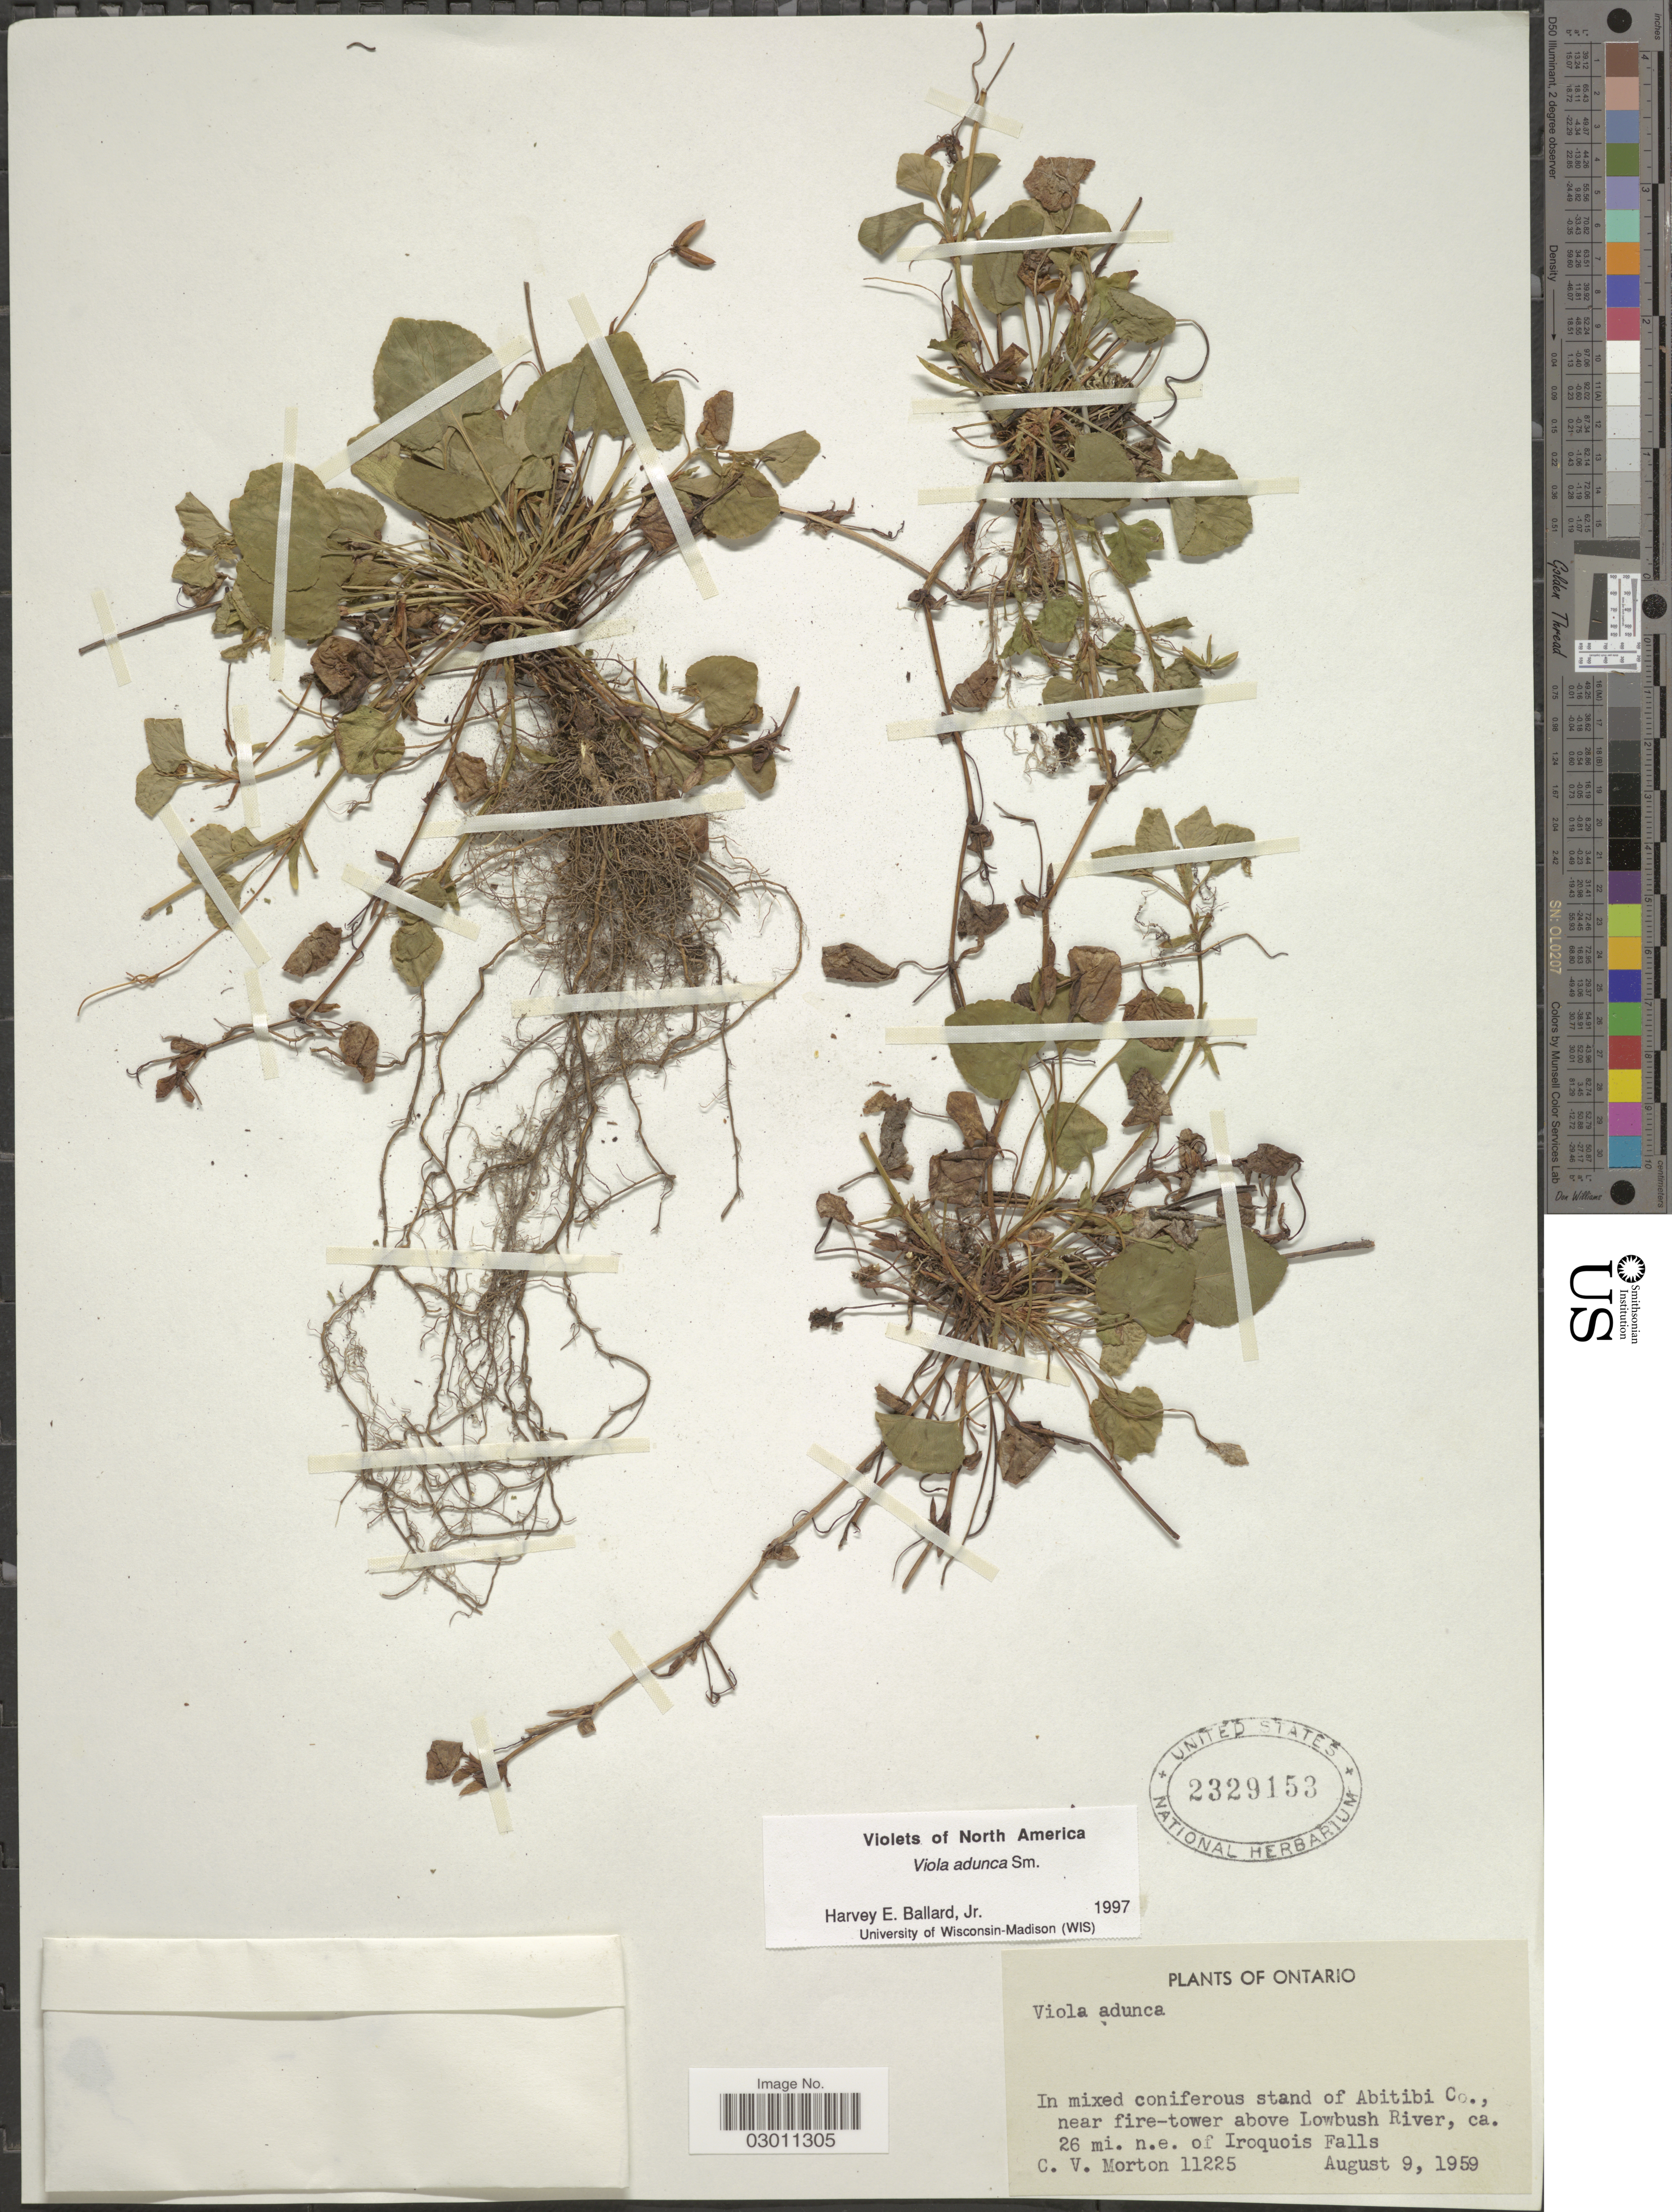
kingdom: Plantae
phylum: Tracheophyta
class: Magnoliopsida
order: Malpighiales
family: Violaceae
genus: Viola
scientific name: Viola adunca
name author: Sm.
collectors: C. V. Morton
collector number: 11225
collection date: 1959-08-09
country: Canada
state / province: Ontario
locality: Abitibi Co., near fire-tower above Lowbush River, ca. 26 mi. n.e. of Iroquois Falls.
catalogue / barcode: US 2329153